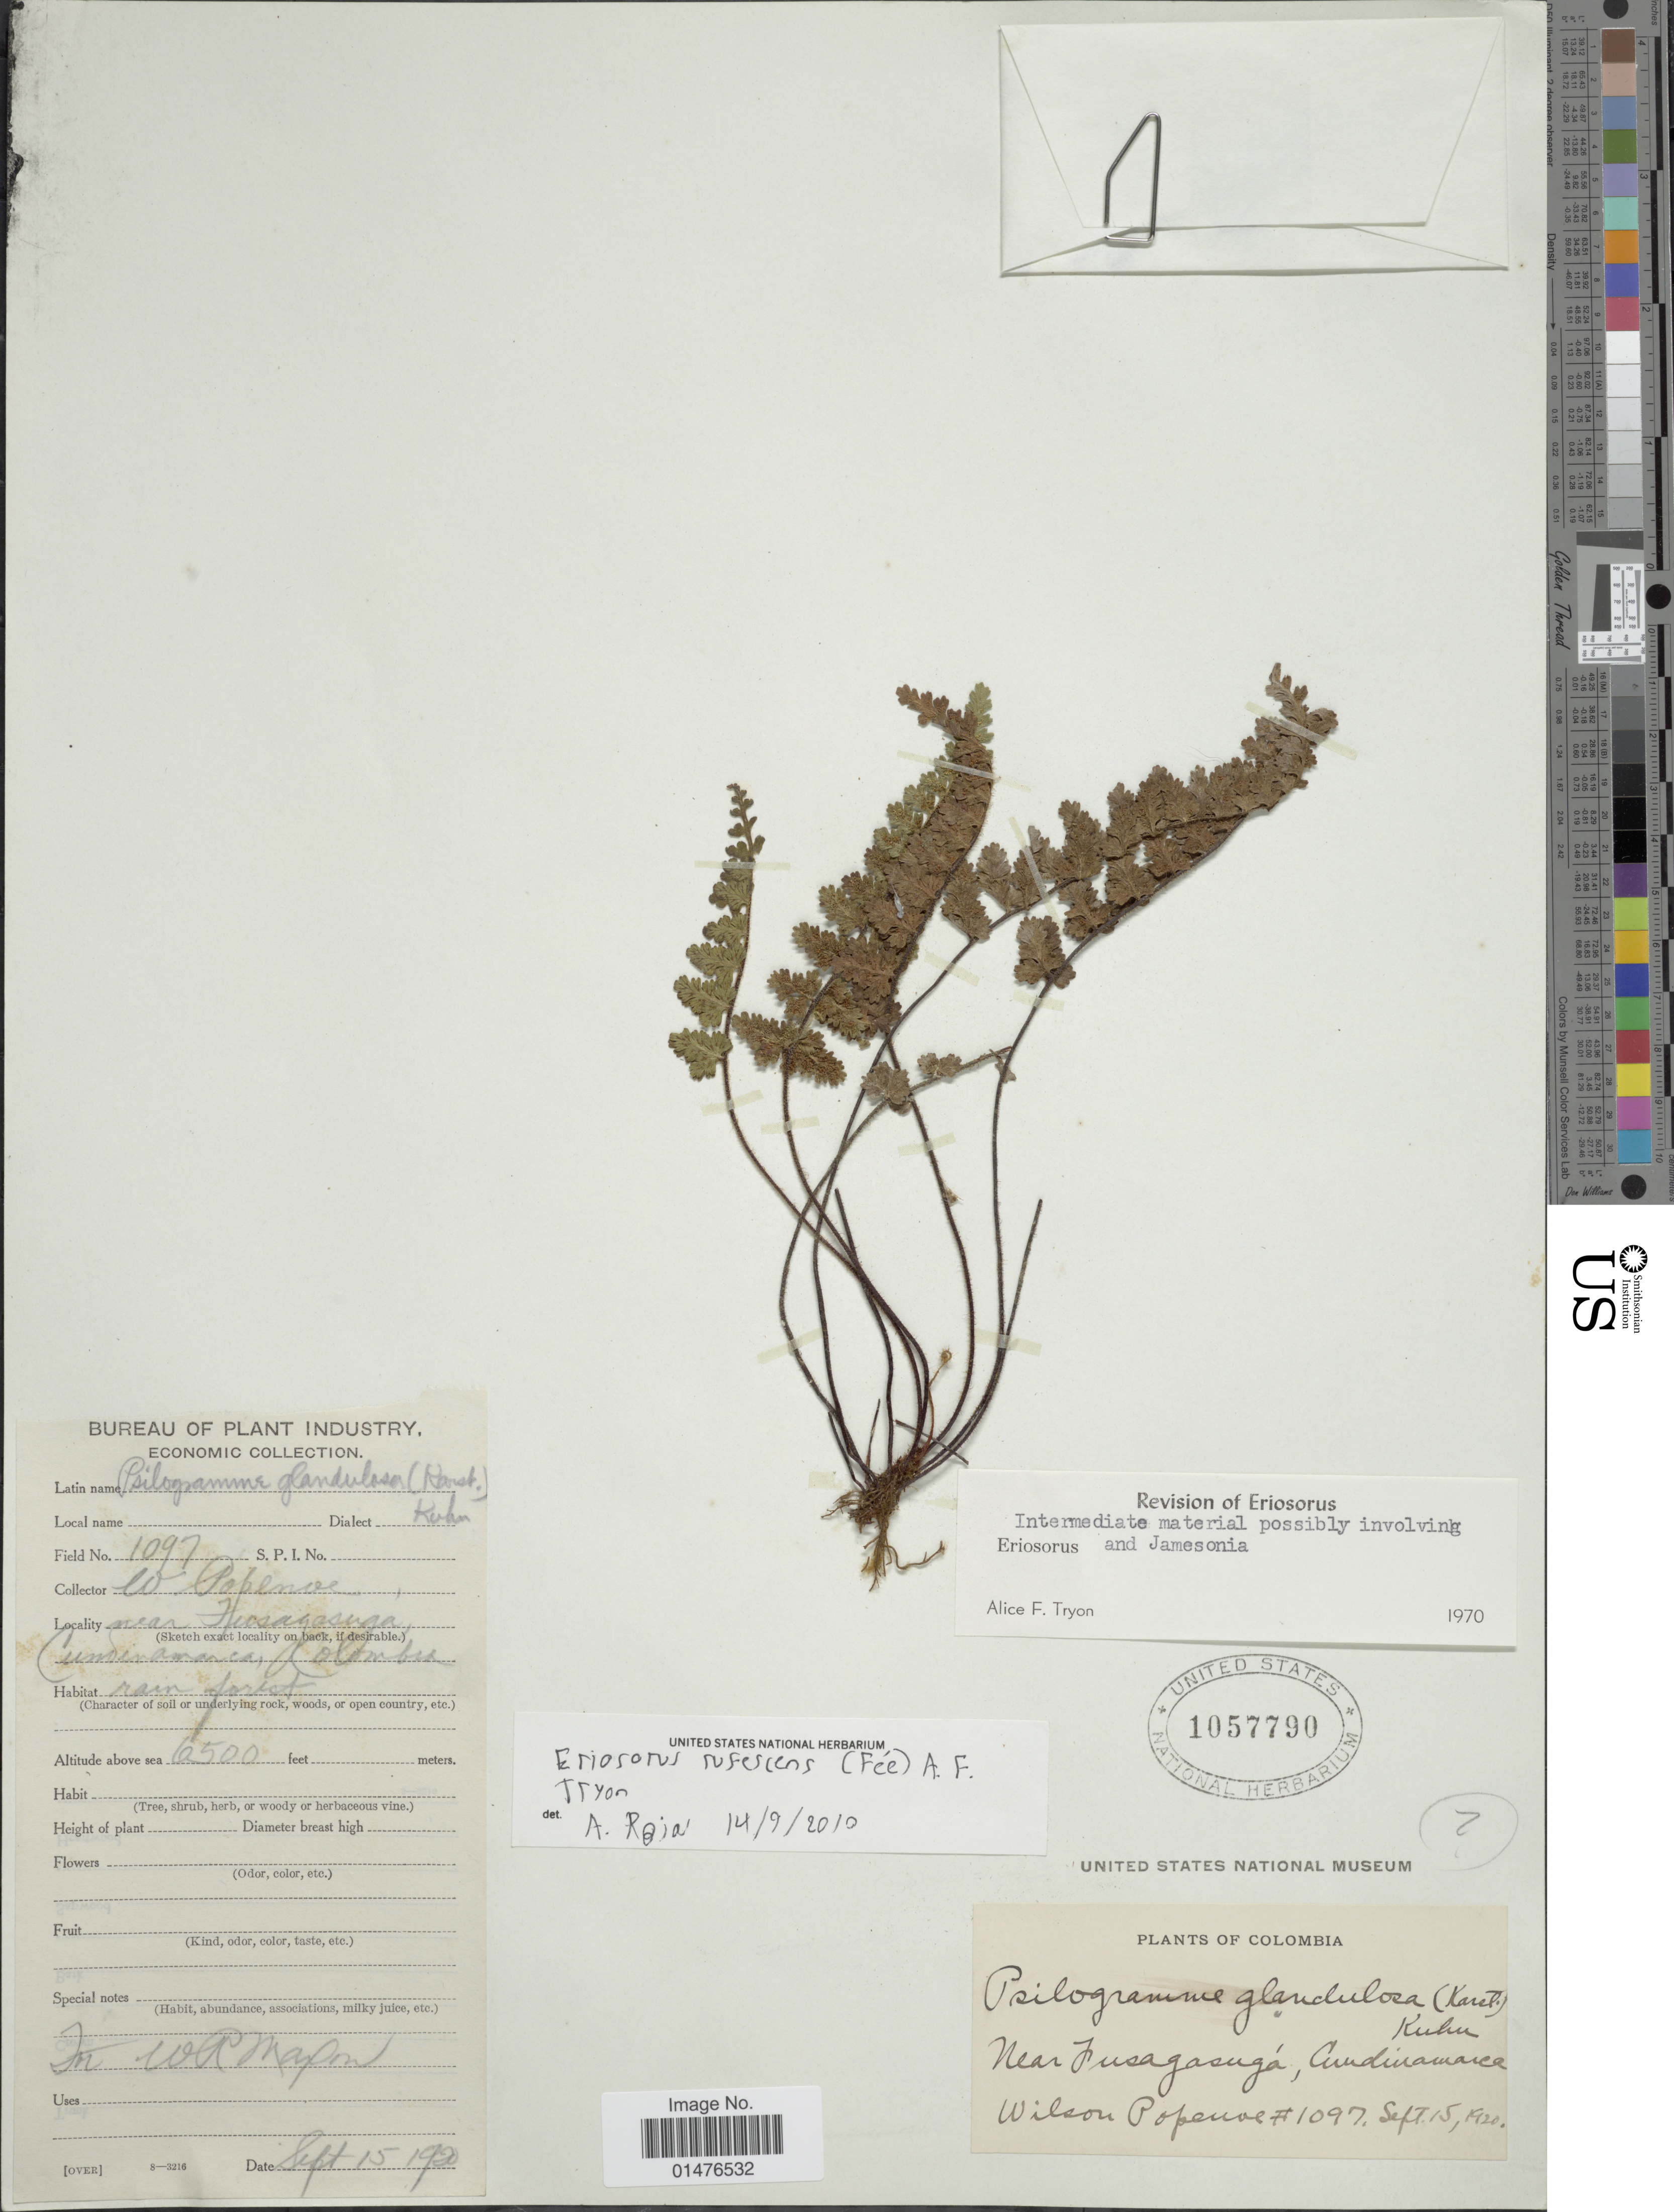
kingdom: Plantae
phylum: Tracheophyta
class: Polypodiopsida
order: Polypodiales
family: Pteridaceae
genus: Jamesonia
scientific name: Jamesonia rufescens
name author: (Fée) Christenh.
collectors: W. Popenoe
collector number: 1097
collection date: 1920-09-15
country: Colombia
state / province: Cundinamarca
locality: Near Fusagasugá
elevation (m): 1981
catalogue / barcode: US 1057790